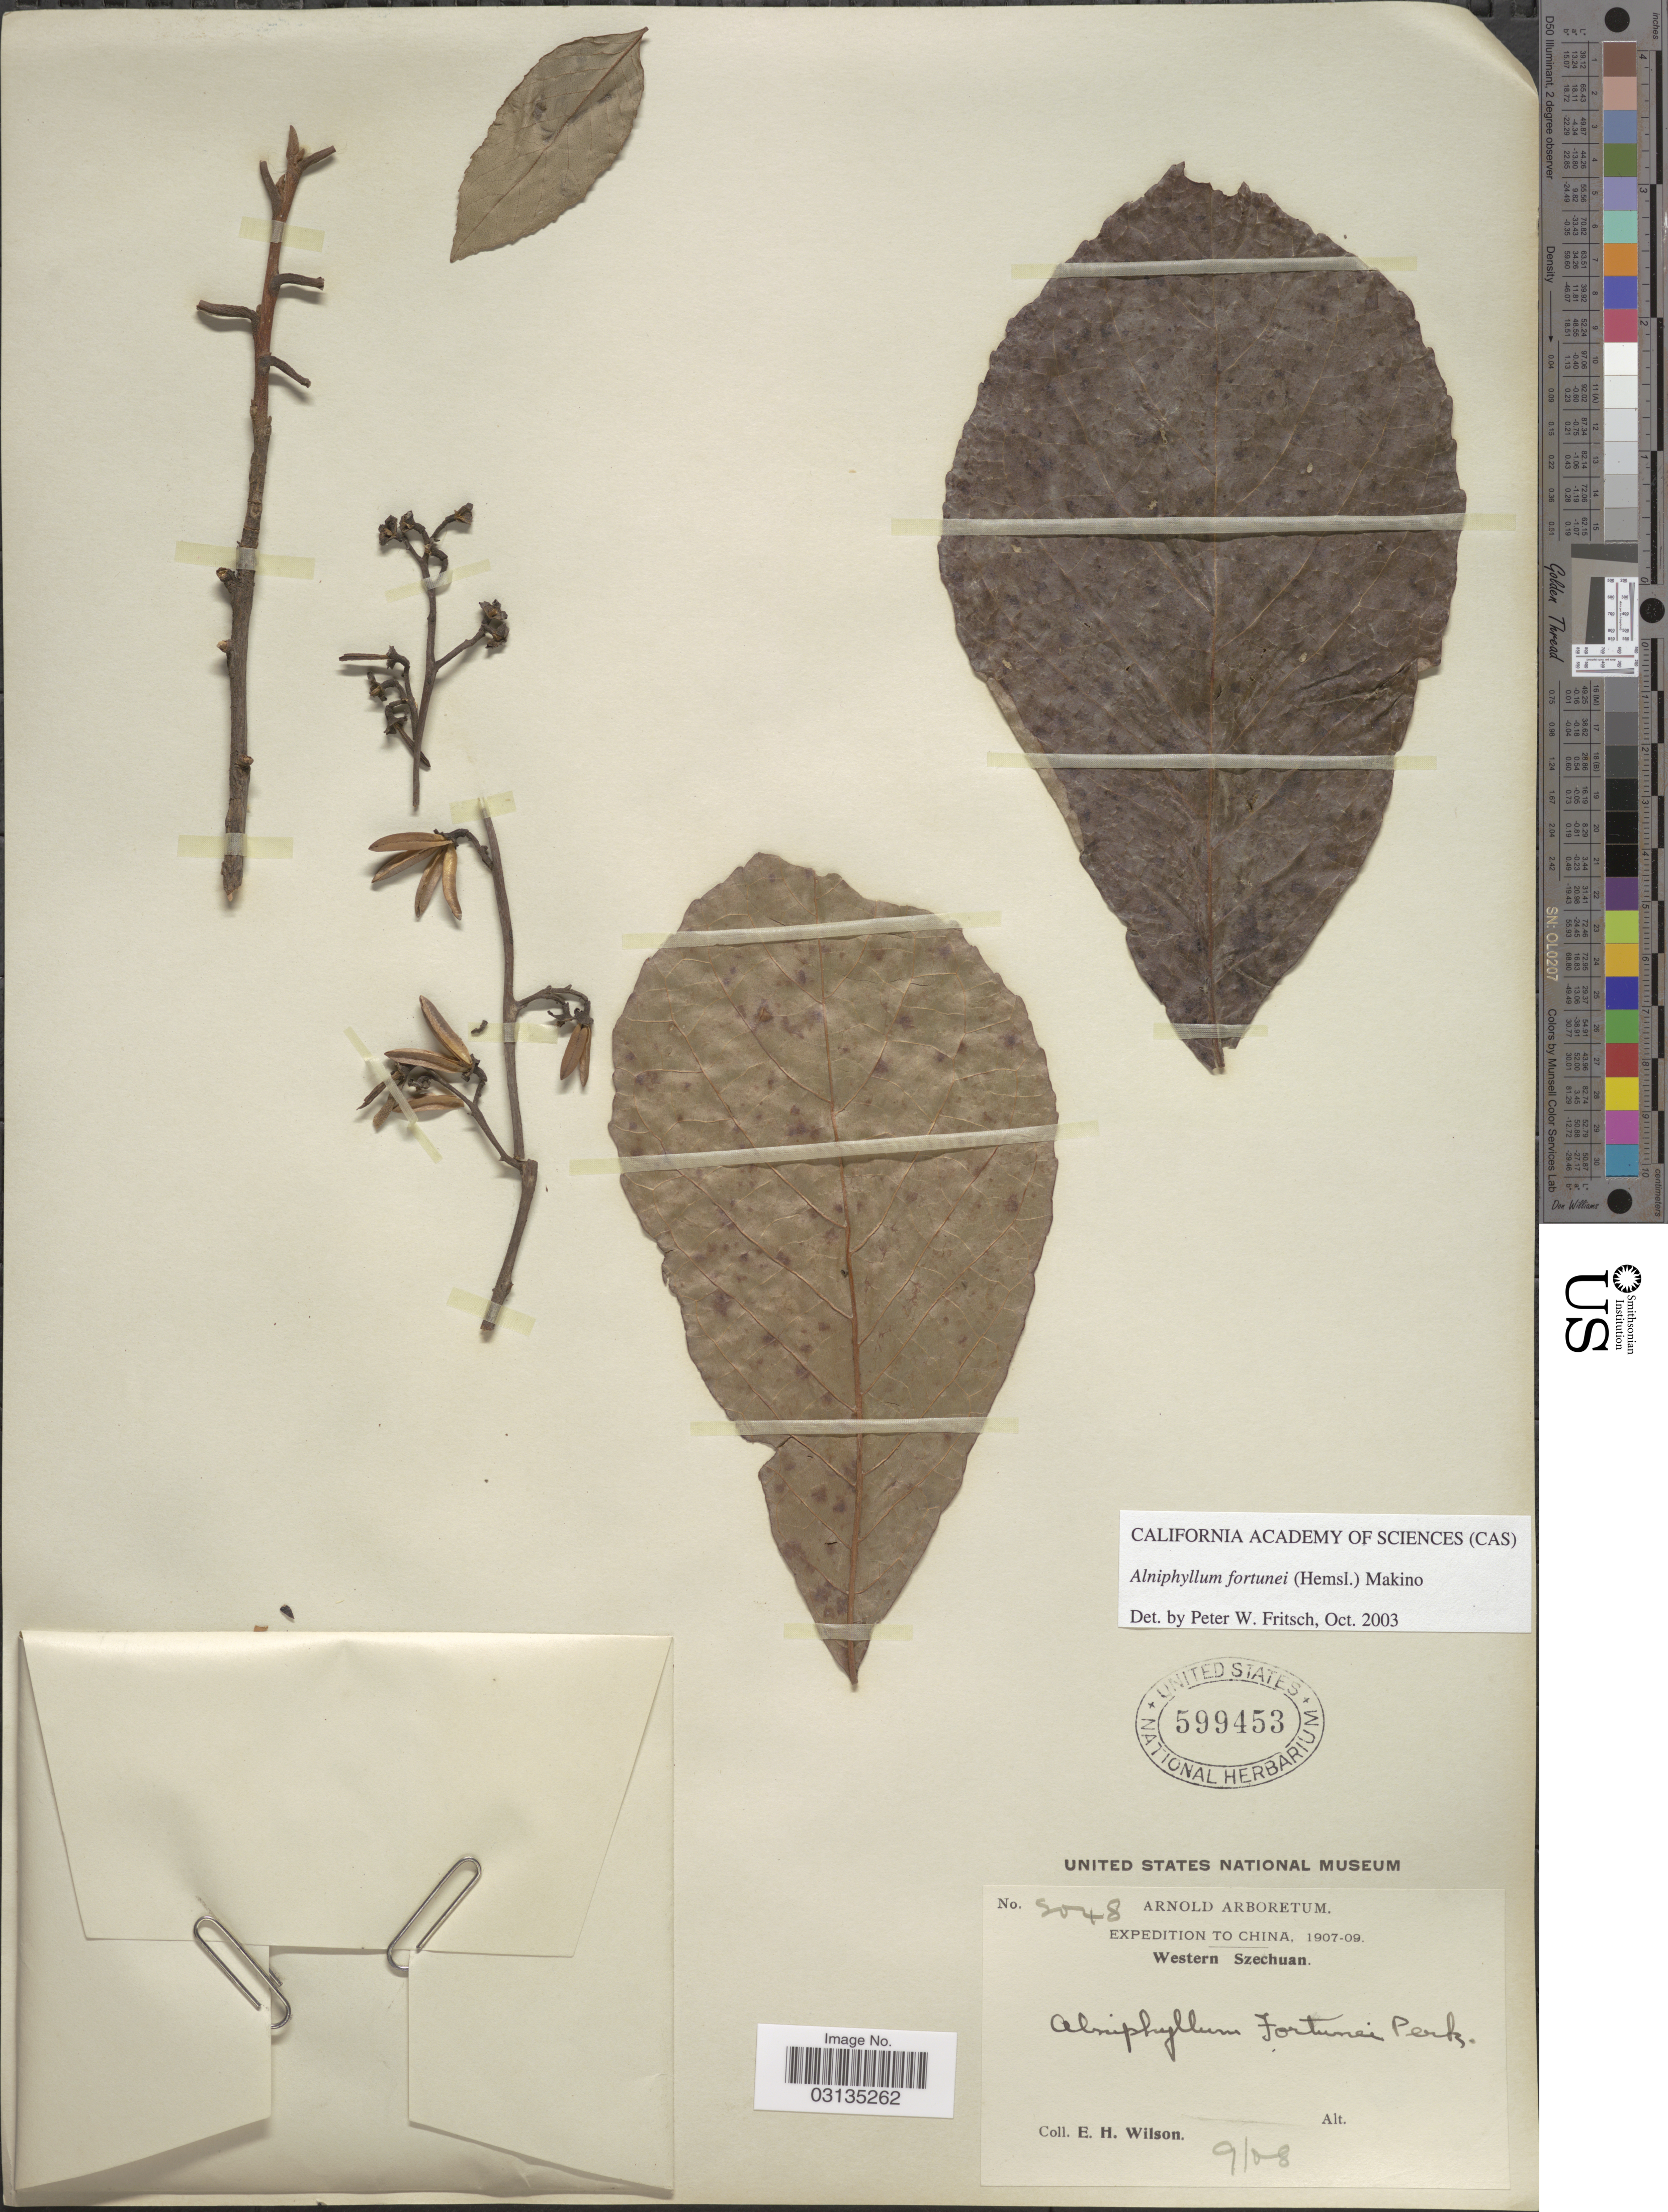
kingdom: Plantae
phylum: Tracheophyta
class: Magnoliopsida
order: Ericales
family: Styracaceae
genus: Alniphyllum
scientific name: Alniphyllum fortunei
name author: (Hemsl.) Makino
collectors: E. Wilson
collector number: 5048*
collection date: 1908-09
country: China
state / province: Sichuan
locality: Western Szechuan.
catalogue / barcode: US 599453